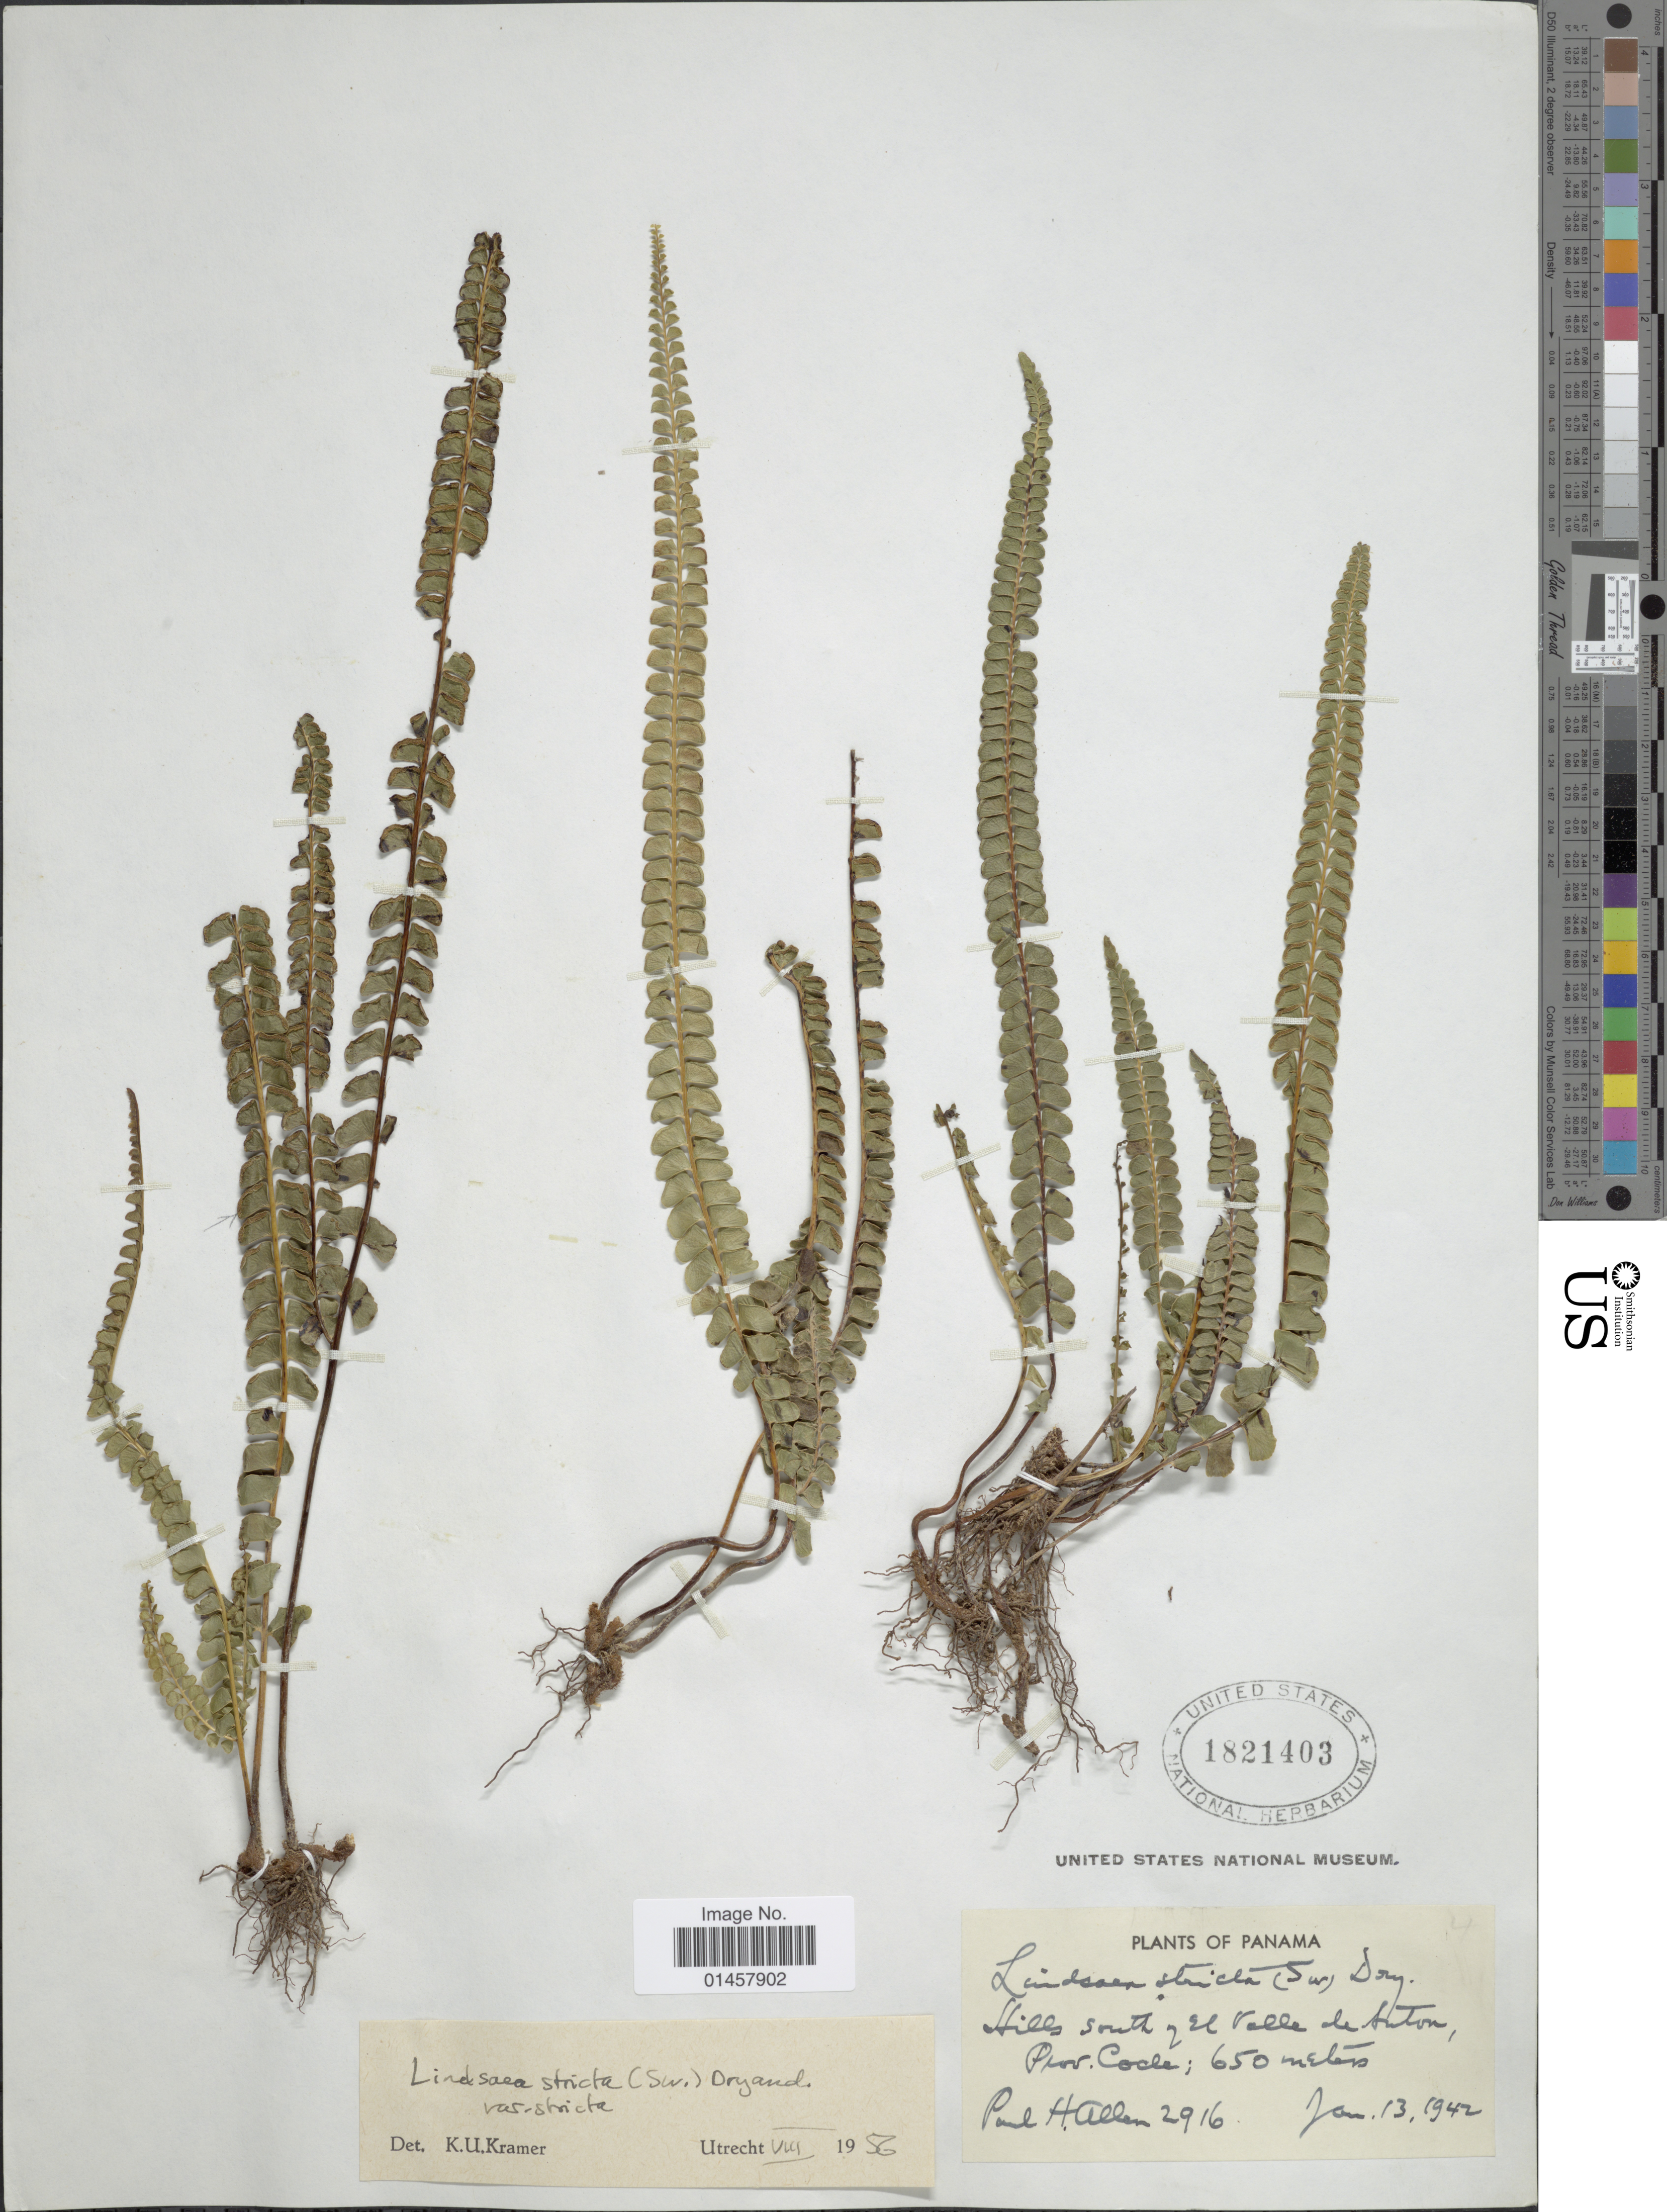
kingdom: Plantae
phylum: Tracheophyta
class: Polypodiopsida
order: Polypodiales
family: Lindsaeaceae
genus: Lindsaea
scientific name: Lindsaea stricta f. stricta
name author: (Sw.) Dryand.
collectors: P. H. Allen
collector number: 2916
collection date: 1942-01-13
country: Panama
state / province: Coclé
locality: Hills south of El Valle de Anton, Prov. Cocle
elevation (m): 650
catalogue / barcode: US 1821403